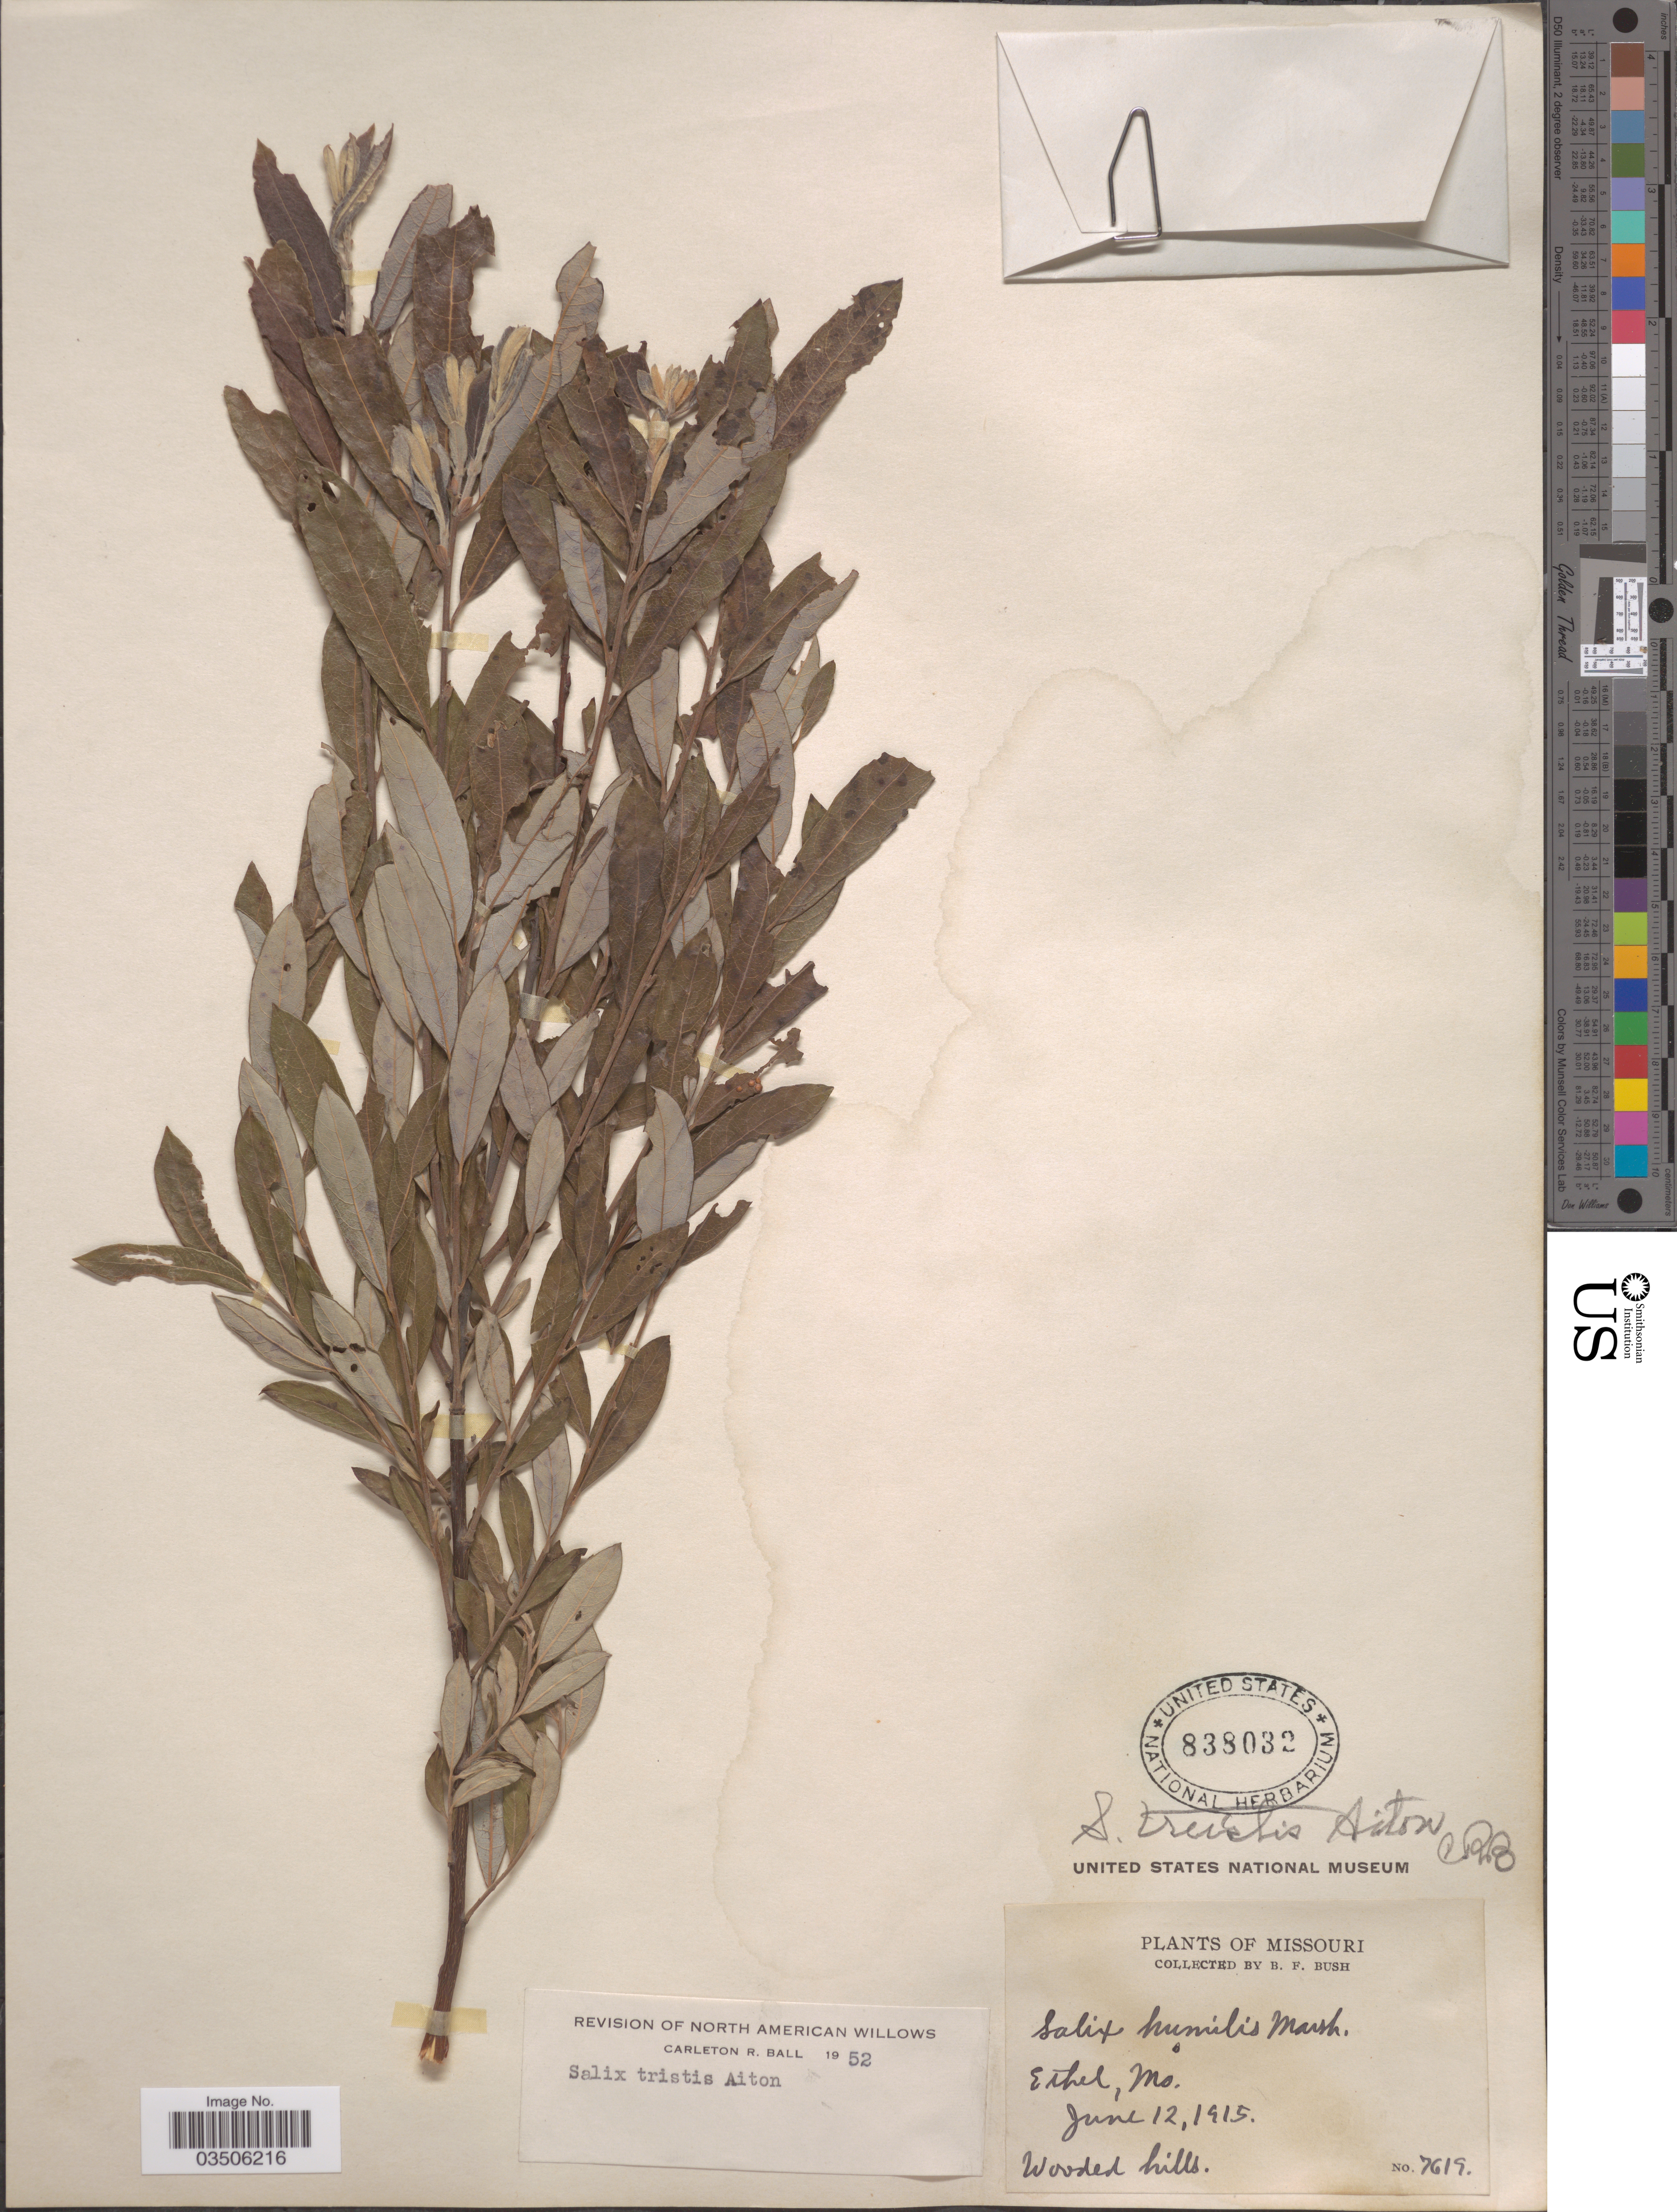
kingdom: Plantae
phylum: Tracheophyta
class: Magnoliopsida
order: Malpighiales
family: Salicaceae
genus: Salix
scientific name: Salix tristis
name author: Aiton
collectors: B. F. Bush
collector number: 7619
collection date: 1915-06-12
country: United States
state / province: Missouri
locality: Ethel.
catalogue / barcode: US 838032